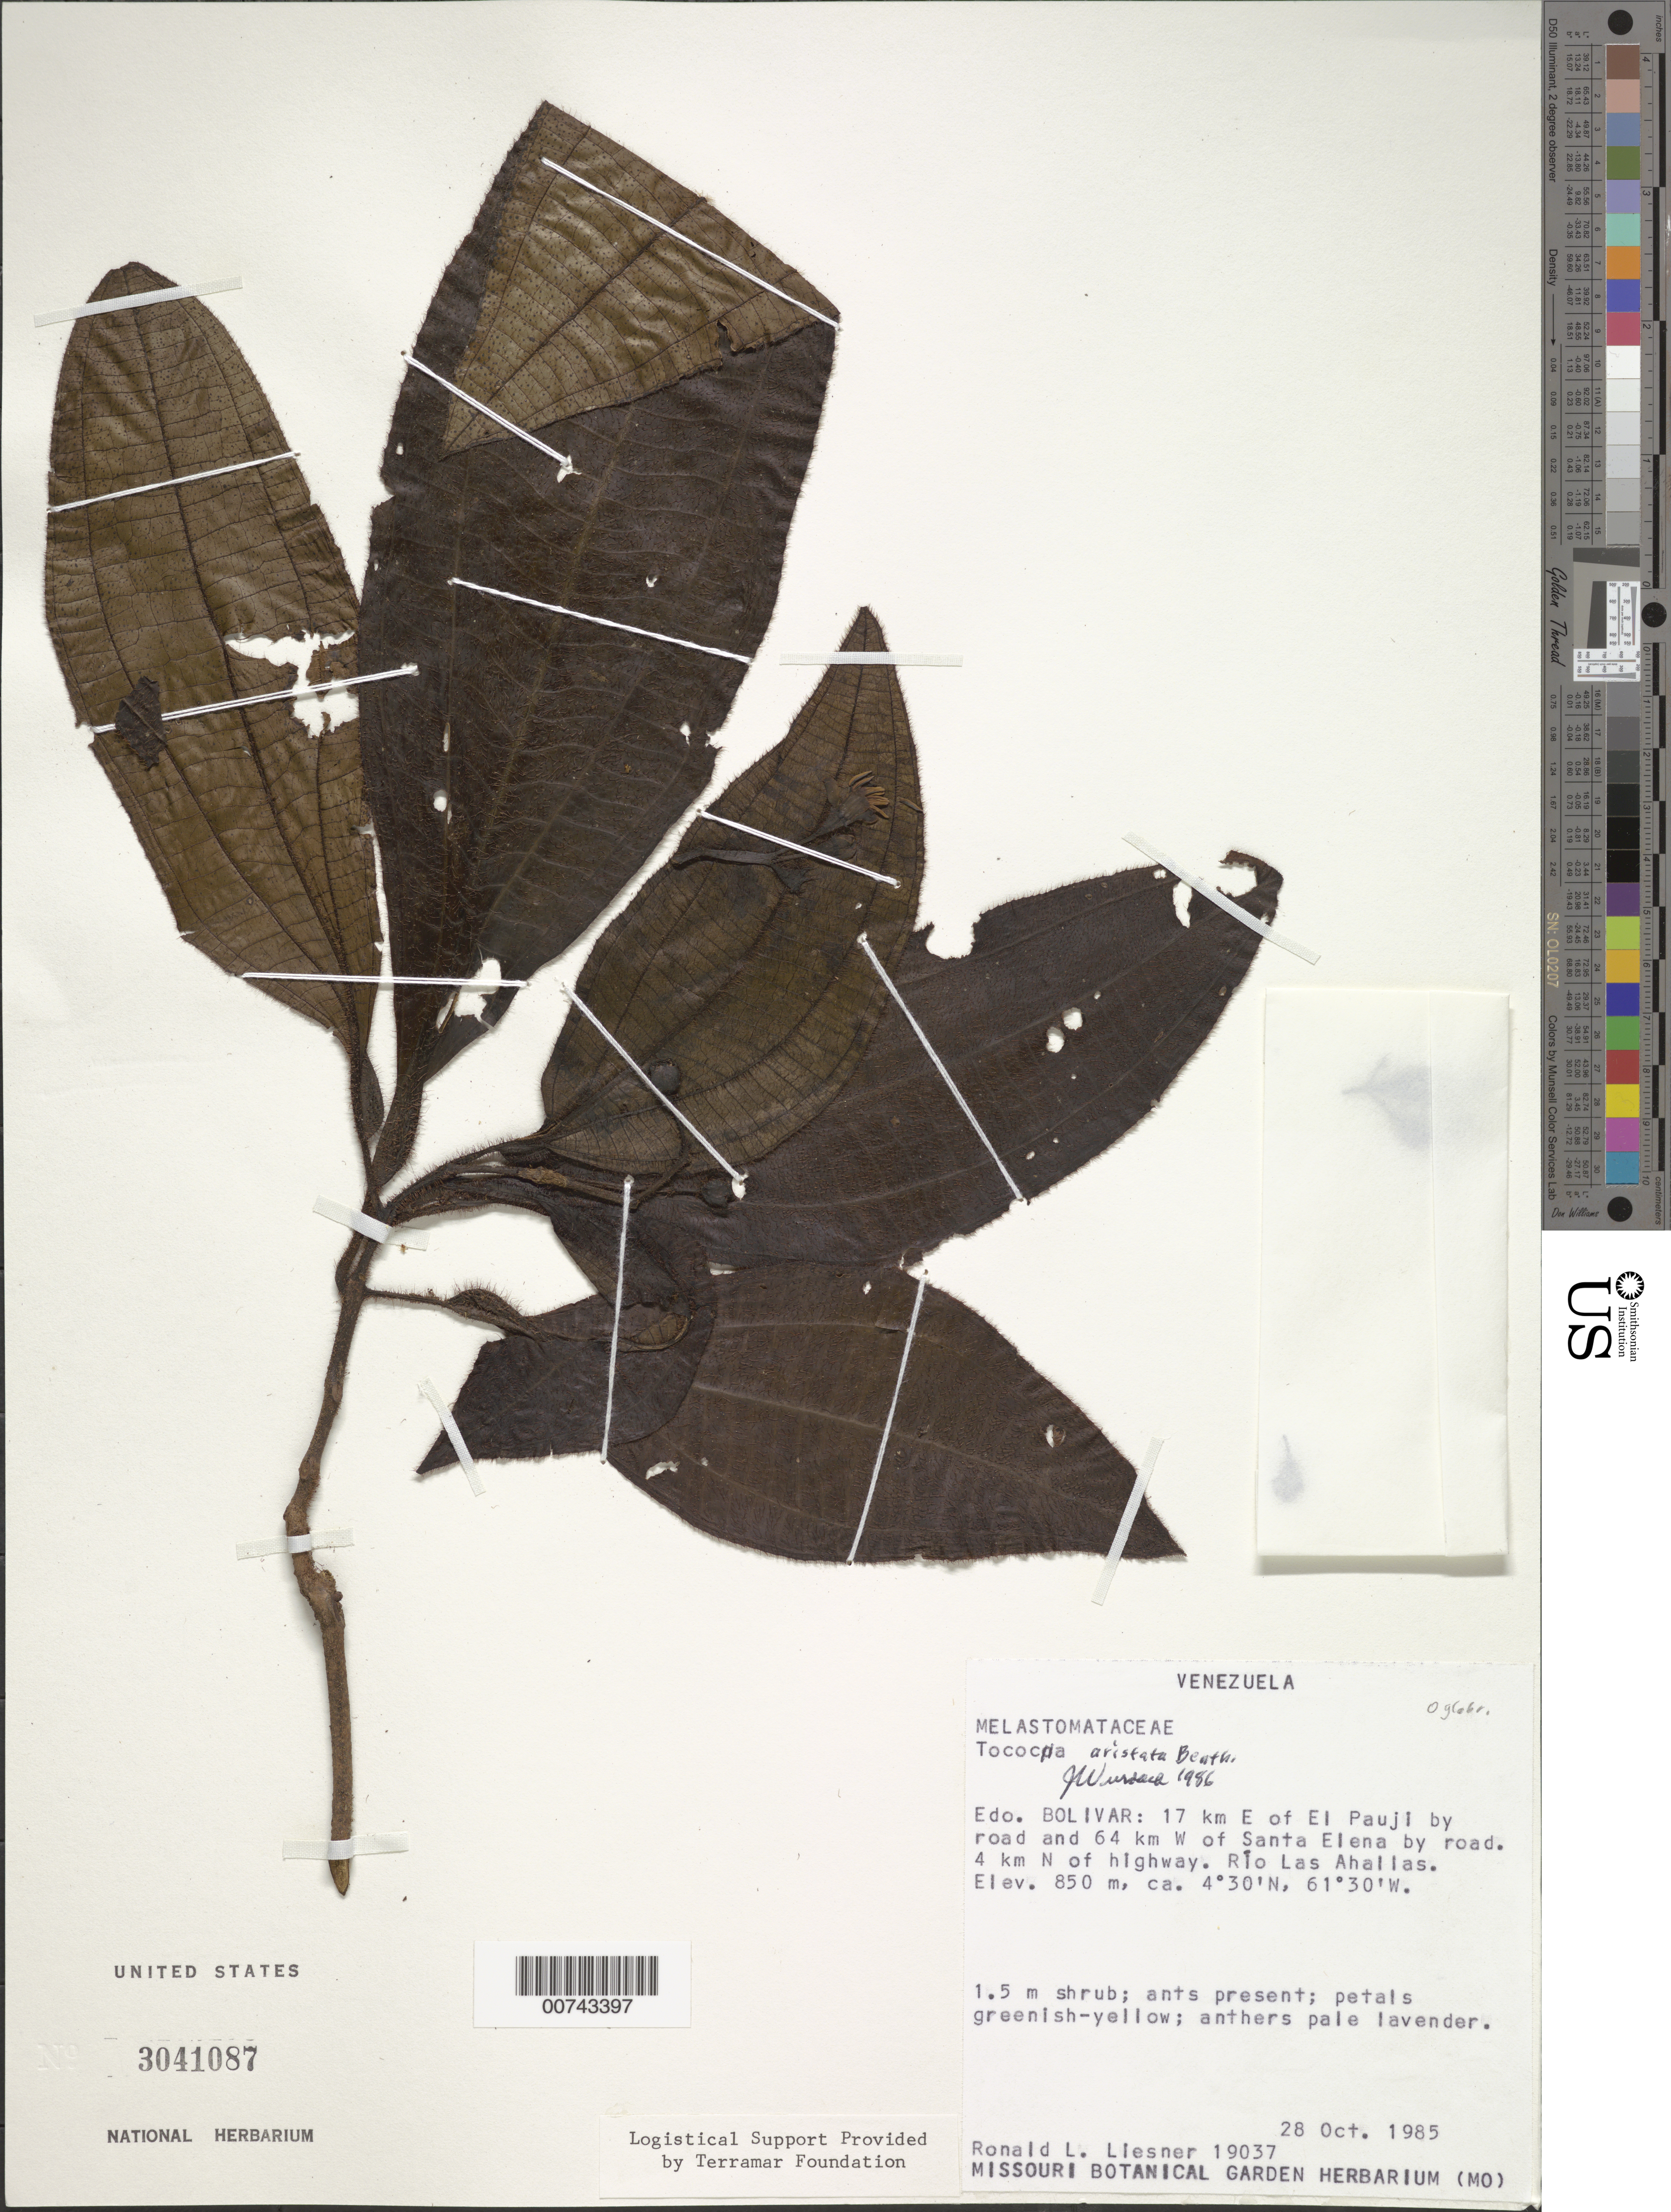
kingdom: Plantae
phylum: Tracheophyta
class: Magnoliopsida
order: Myrtales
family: Melastomataceae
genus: Tococa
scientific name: Tococa aristata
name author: Benth.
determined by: Wurdack, John J., (US), US (UNITED STATES)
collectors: R. L. Liesner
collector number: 19037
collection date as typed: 28-Oct-85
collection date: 1985-10-28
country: Venezuela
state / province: Bolívar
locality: El Pauji, 17 km E by road and 64 km W of Santa Elena by road, 4 km N of Highway, Río Las Ahallas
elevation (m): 850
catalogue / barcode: US 3041087